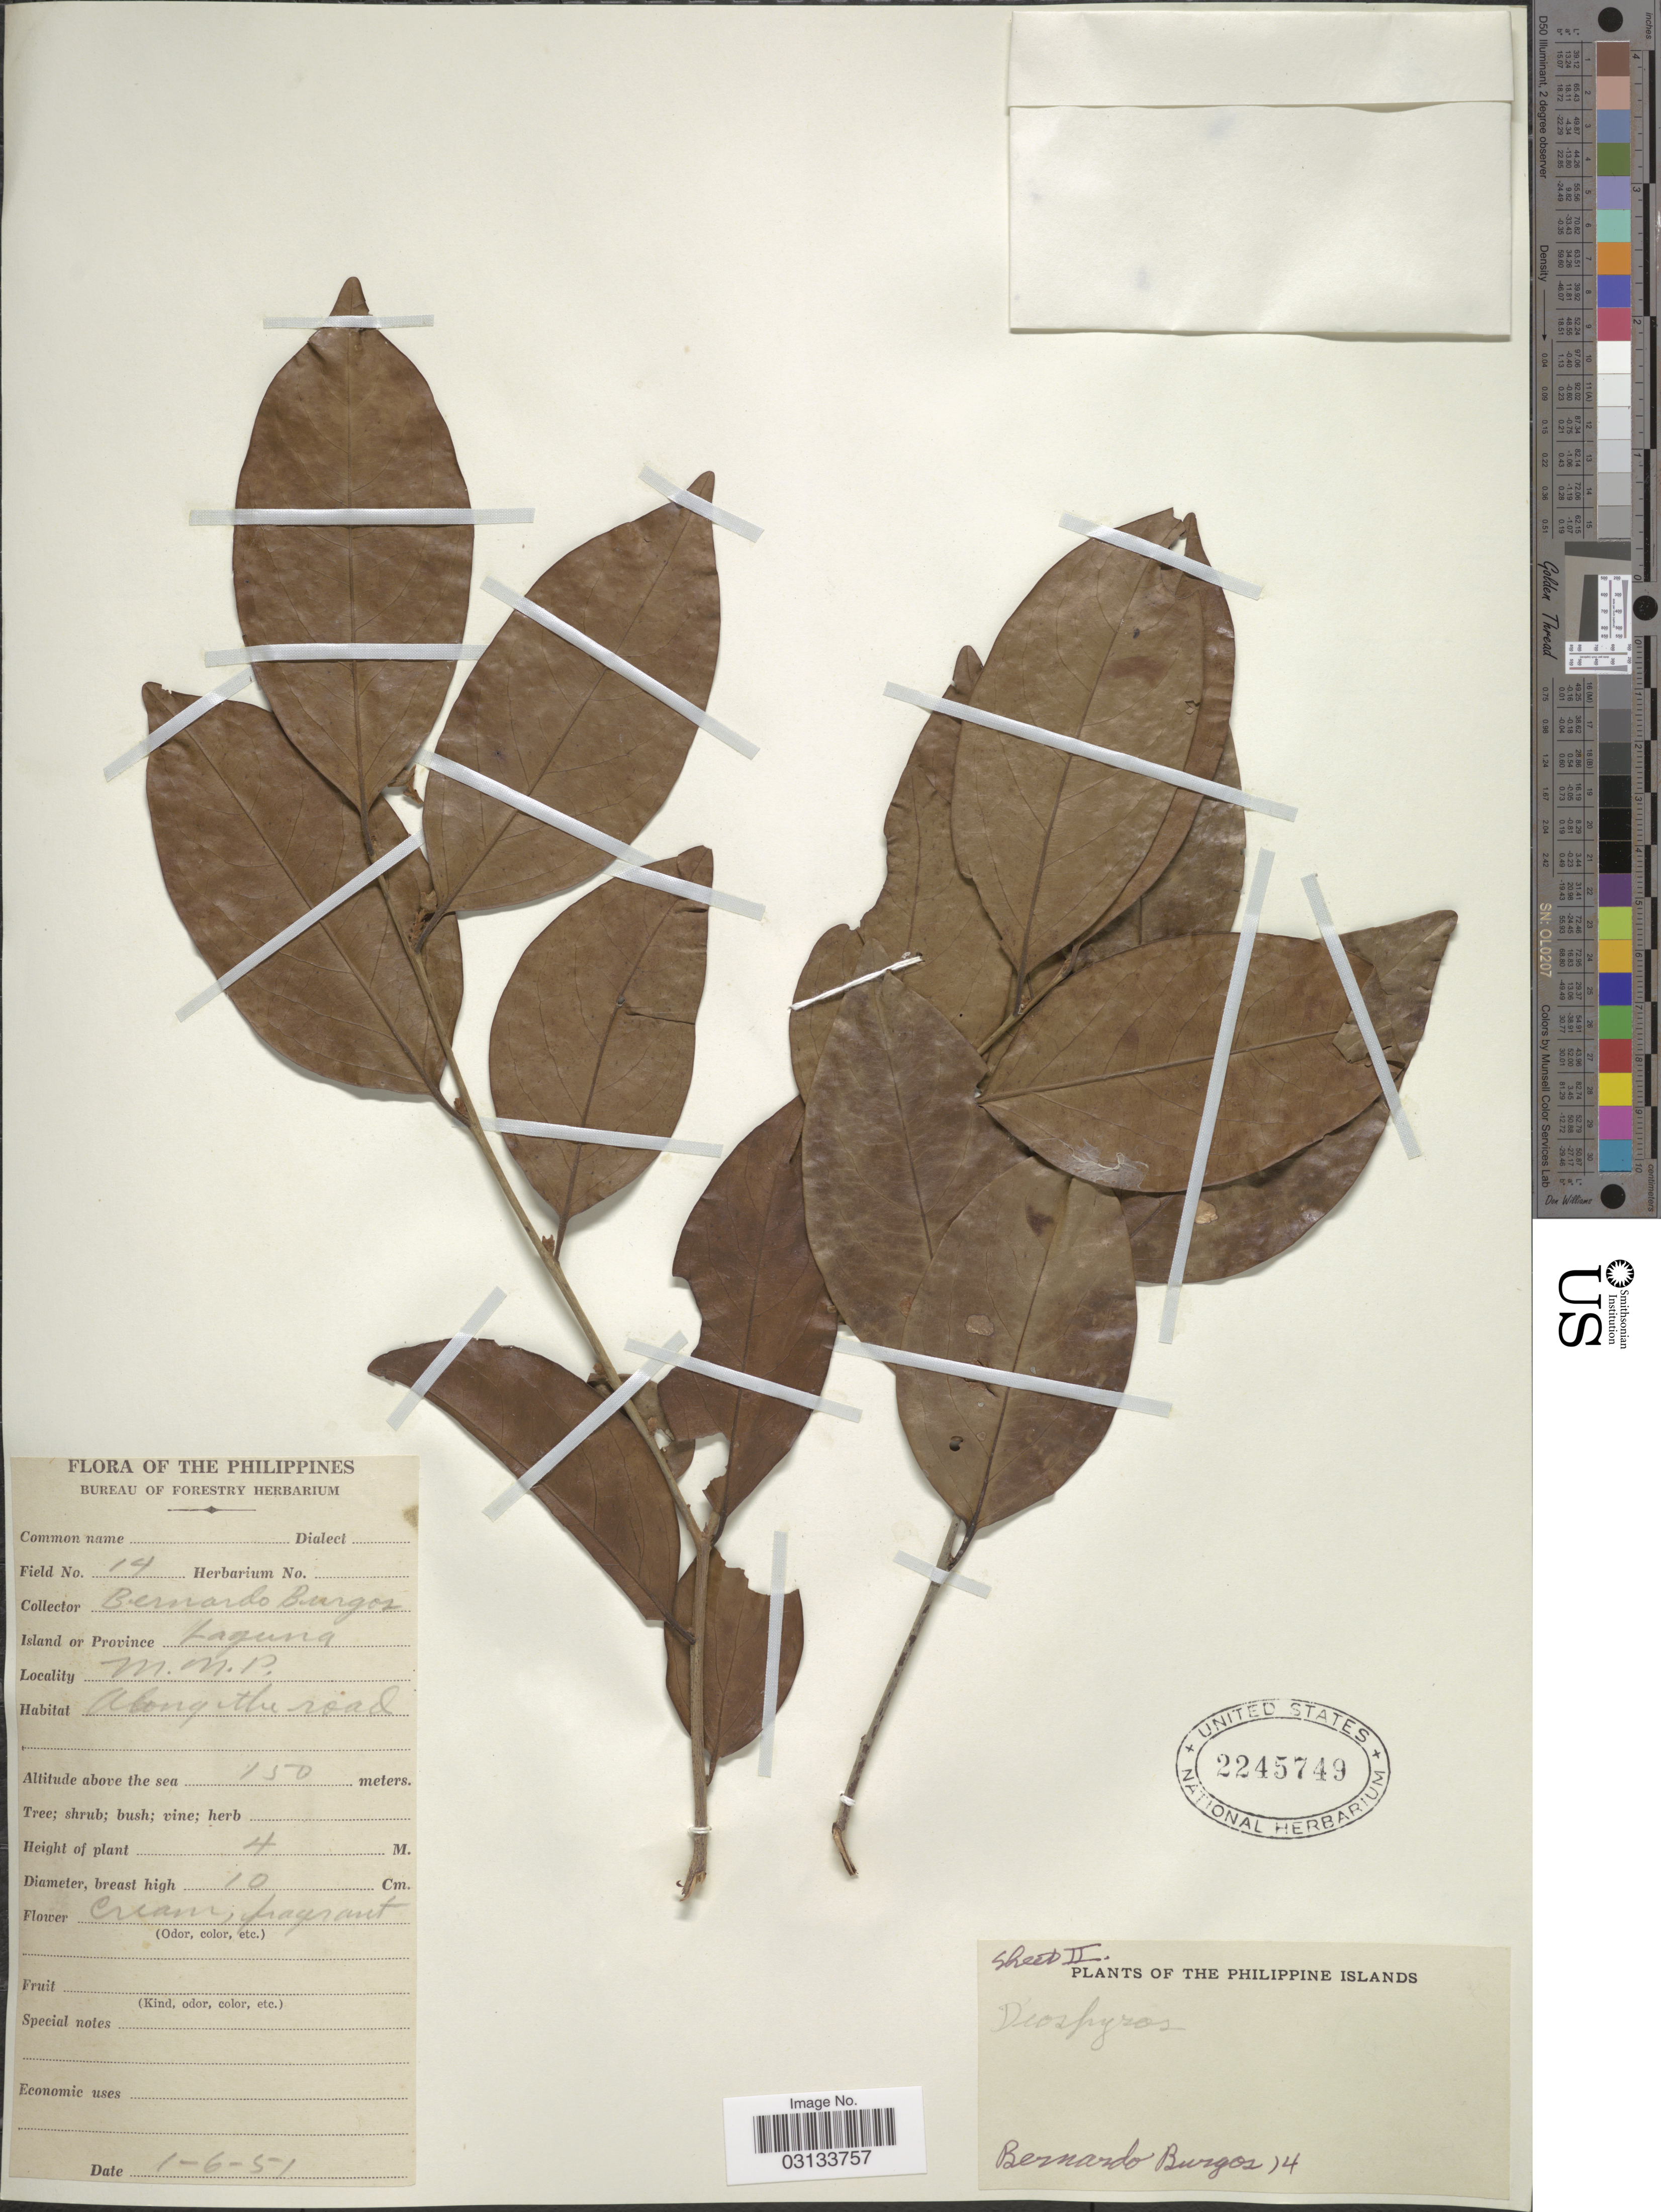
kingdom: Plantae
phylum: Tracheophyta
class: Magnoliopsida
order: Ericales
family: Ebenaceae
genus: Diospyros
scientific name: Diospyros sp.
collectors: B. Burgos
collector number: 14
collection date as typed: Transcribed d/m/y: 1/6/51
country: Philippines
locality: Island or Province Laguna. M.M.I. Philippine Islands.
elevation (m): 150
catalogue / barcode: US 2245749